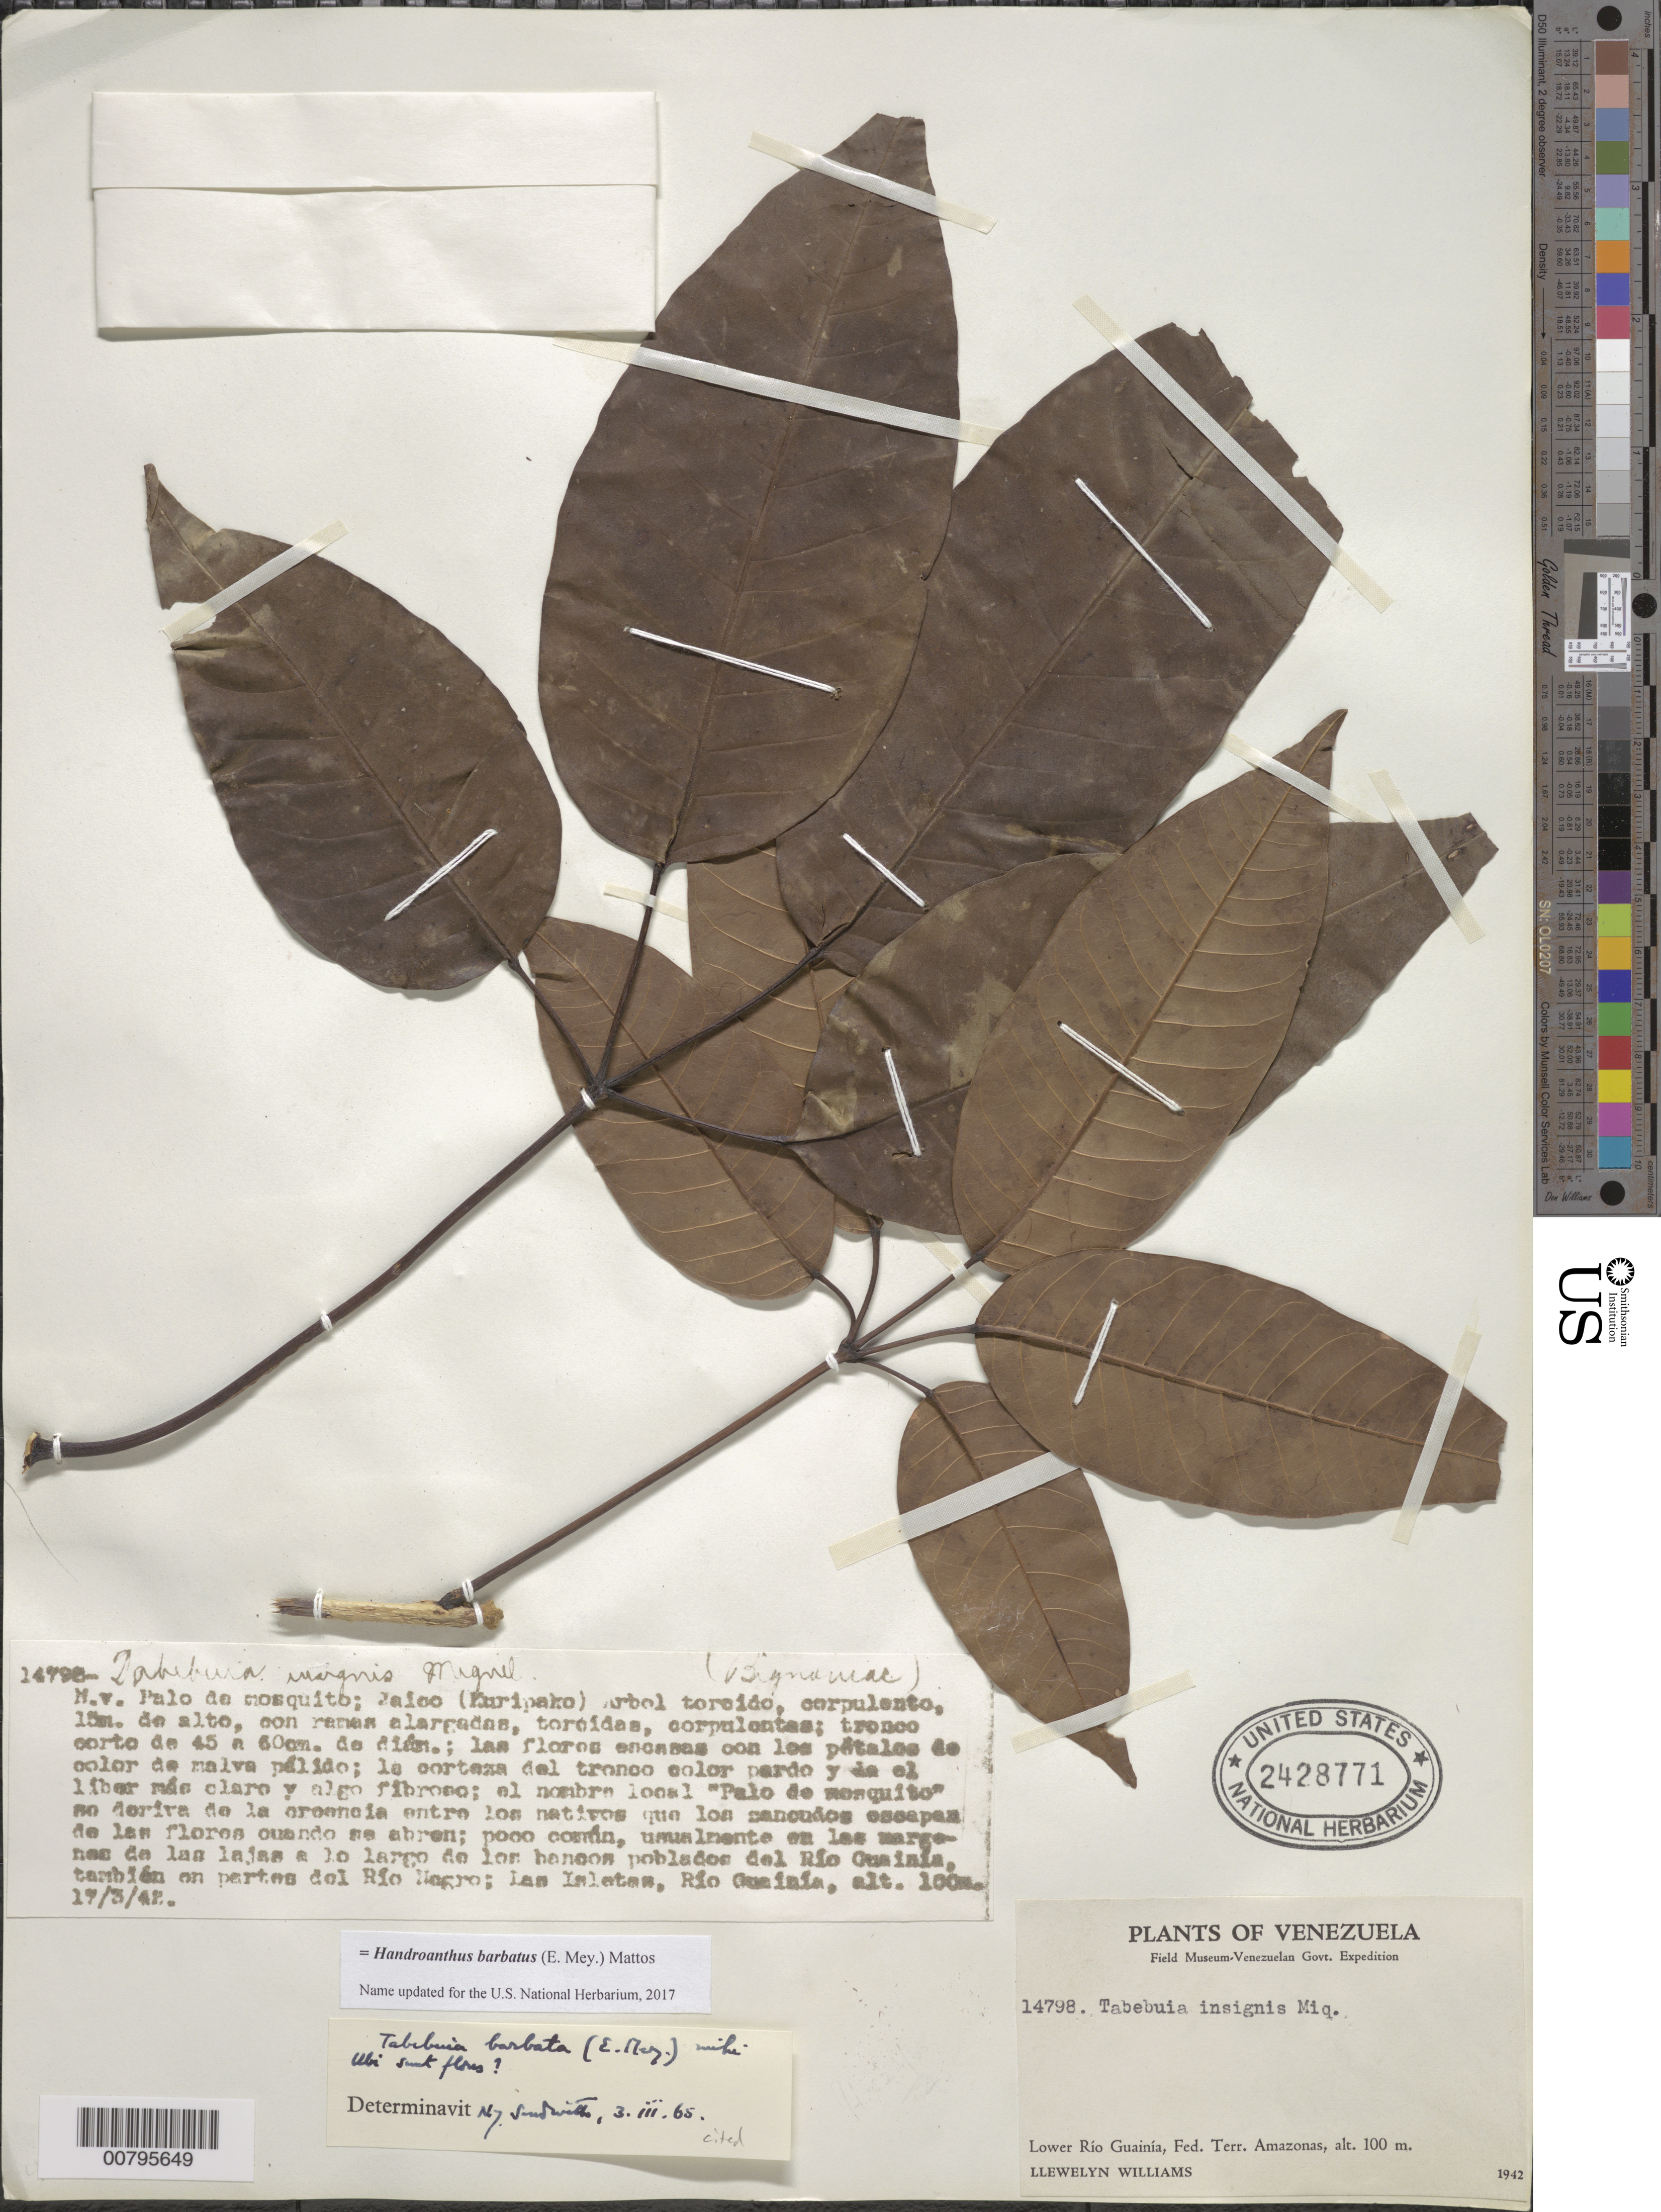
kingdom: Plantae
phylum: Tracheophyta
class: Magnoliopsida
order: Lamiales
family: Bignoniaceae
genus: Handroanthus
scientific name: Handroanthus barbatus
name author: (E. Mey.) Mattos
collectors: Ll. Williams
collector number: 14798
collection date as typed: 17-Mar-42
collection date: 1942-03-17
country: Venezuela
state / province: Amazonas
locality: Lower Río Guainia, partes del Río Negro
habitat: Margenes de las lajas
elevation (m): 100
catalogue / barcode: US 2428771